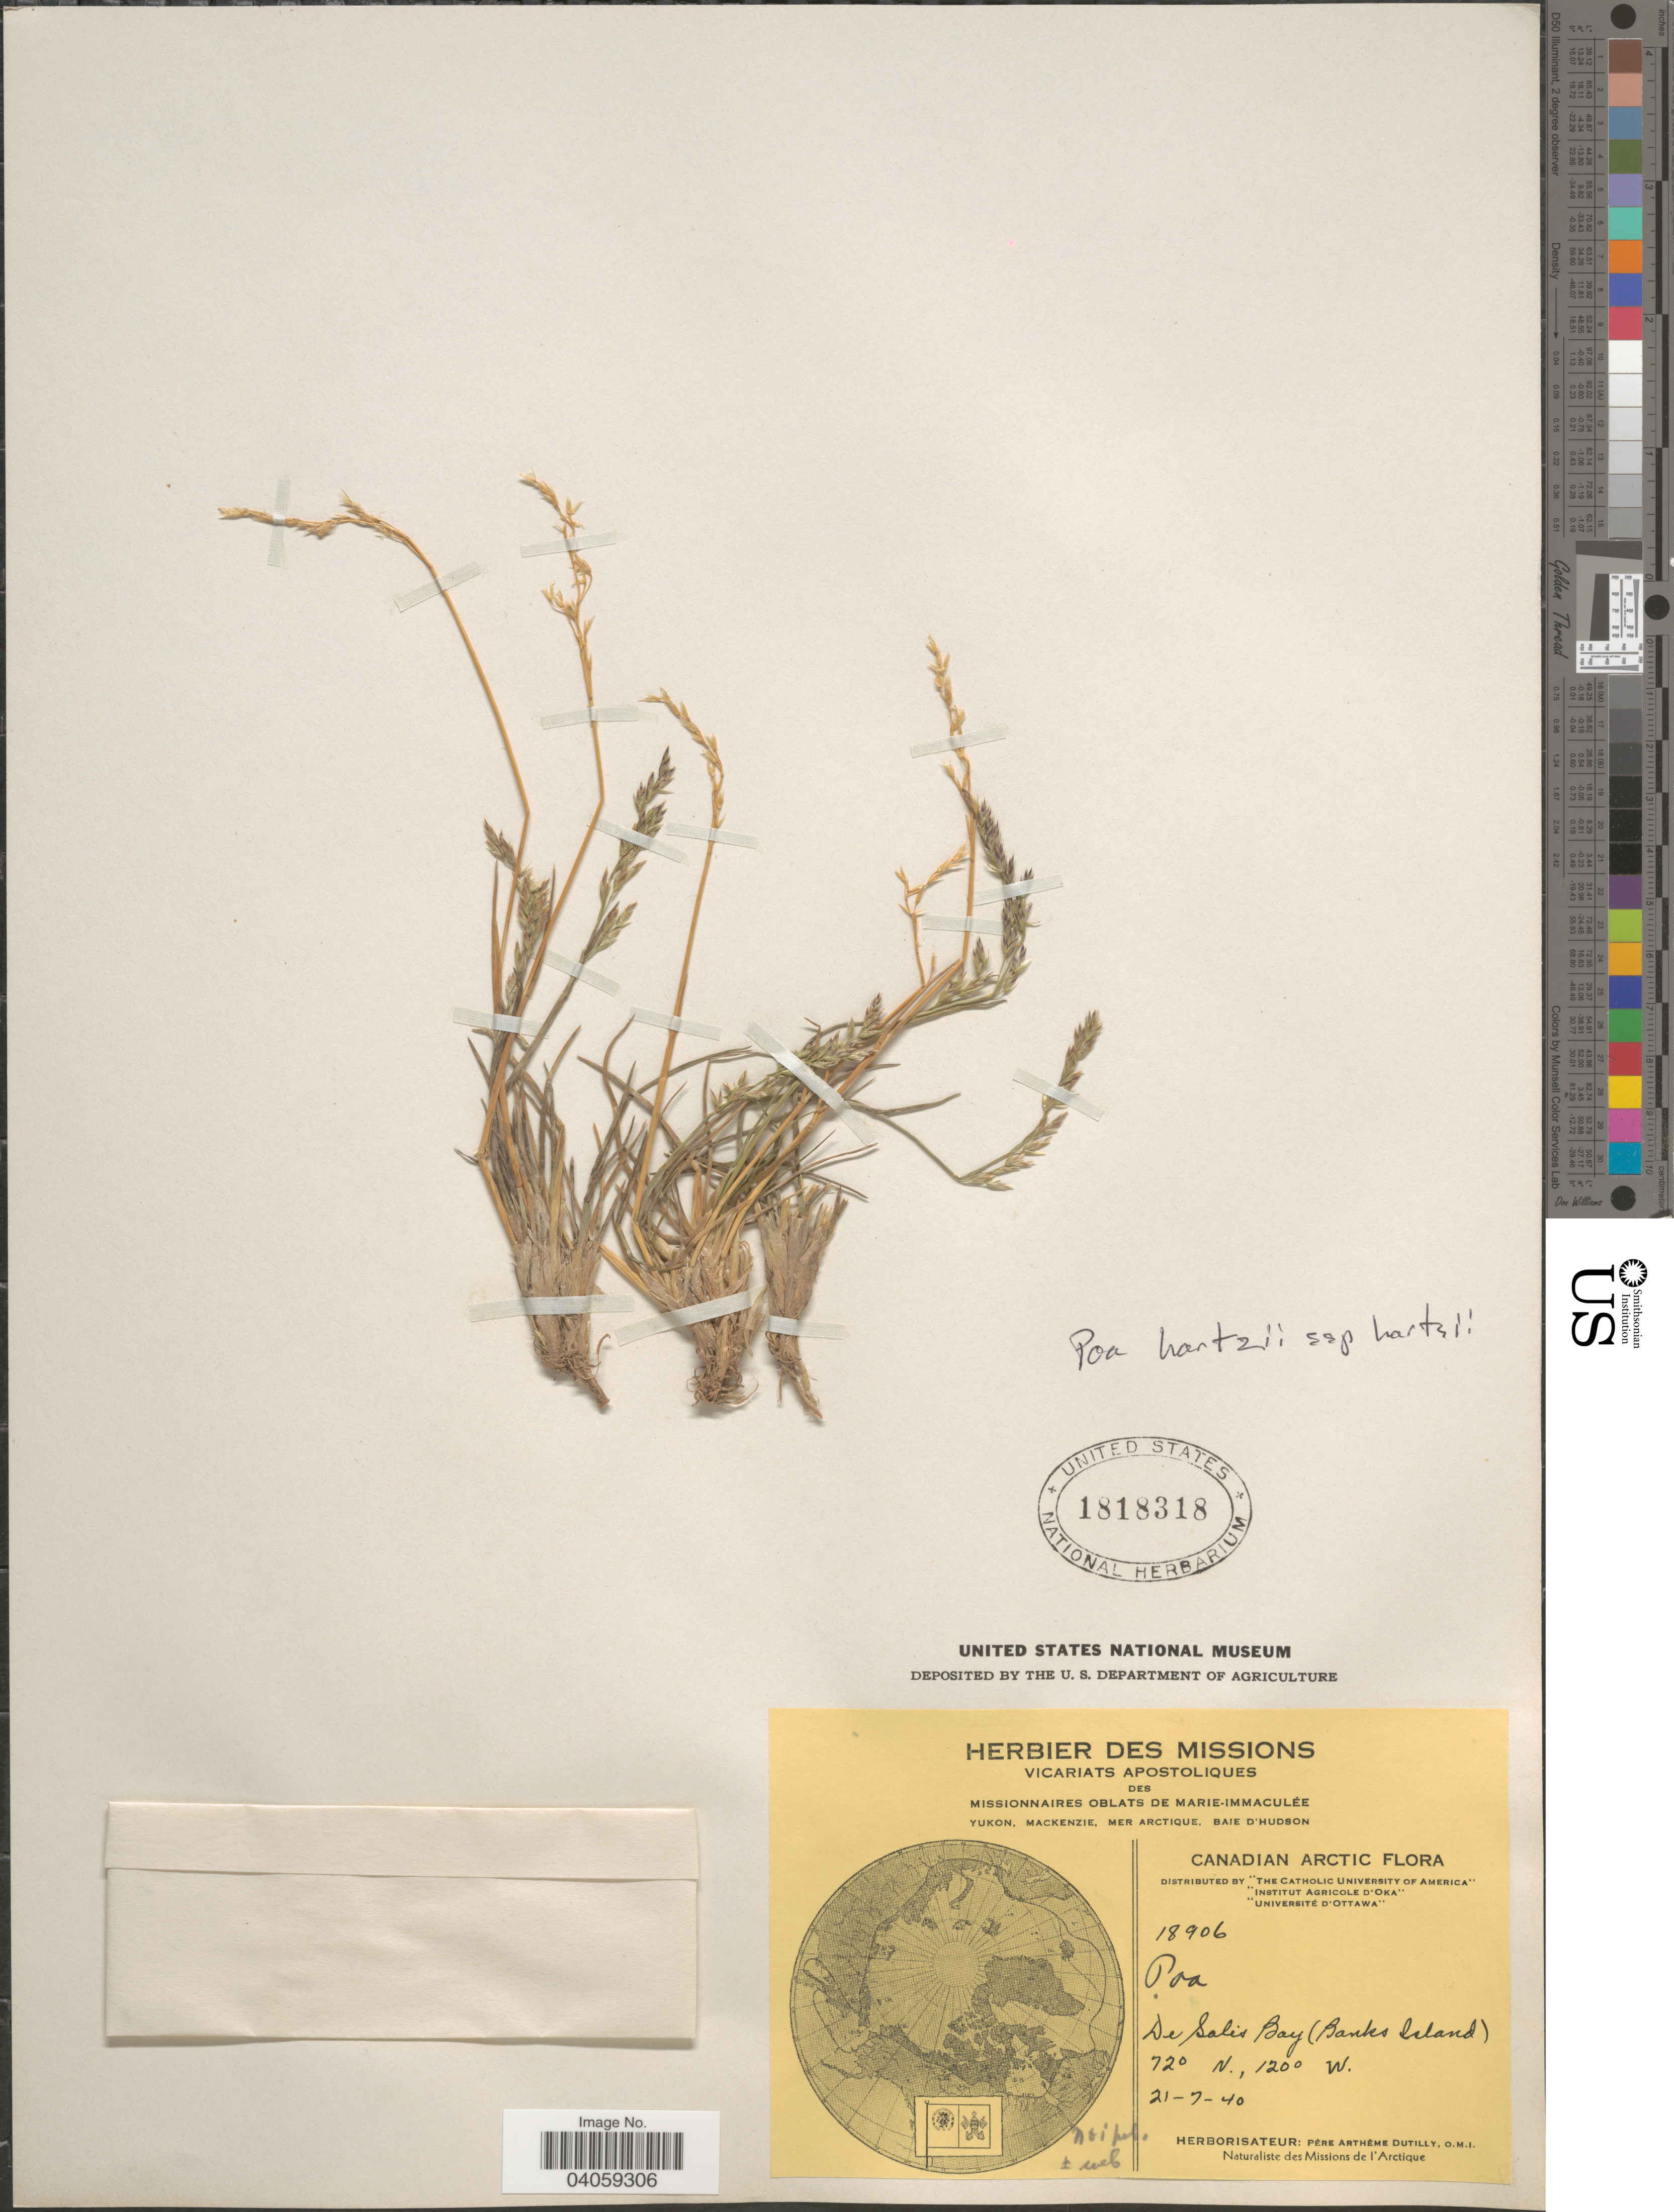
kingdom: Plantae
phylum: Tracheophyta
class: Liliopsida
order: Poales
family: Poaceae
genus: Poa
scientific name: Poa hartzii subsp. hartzii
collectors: P. Dutilly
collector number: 18906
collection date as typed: Transcribed d/m/y: 21/7/40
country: Canada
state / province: Northwest Territories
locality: Canadian Arctic. De Salis Bay (Banks Island).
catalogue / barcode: US 1818318